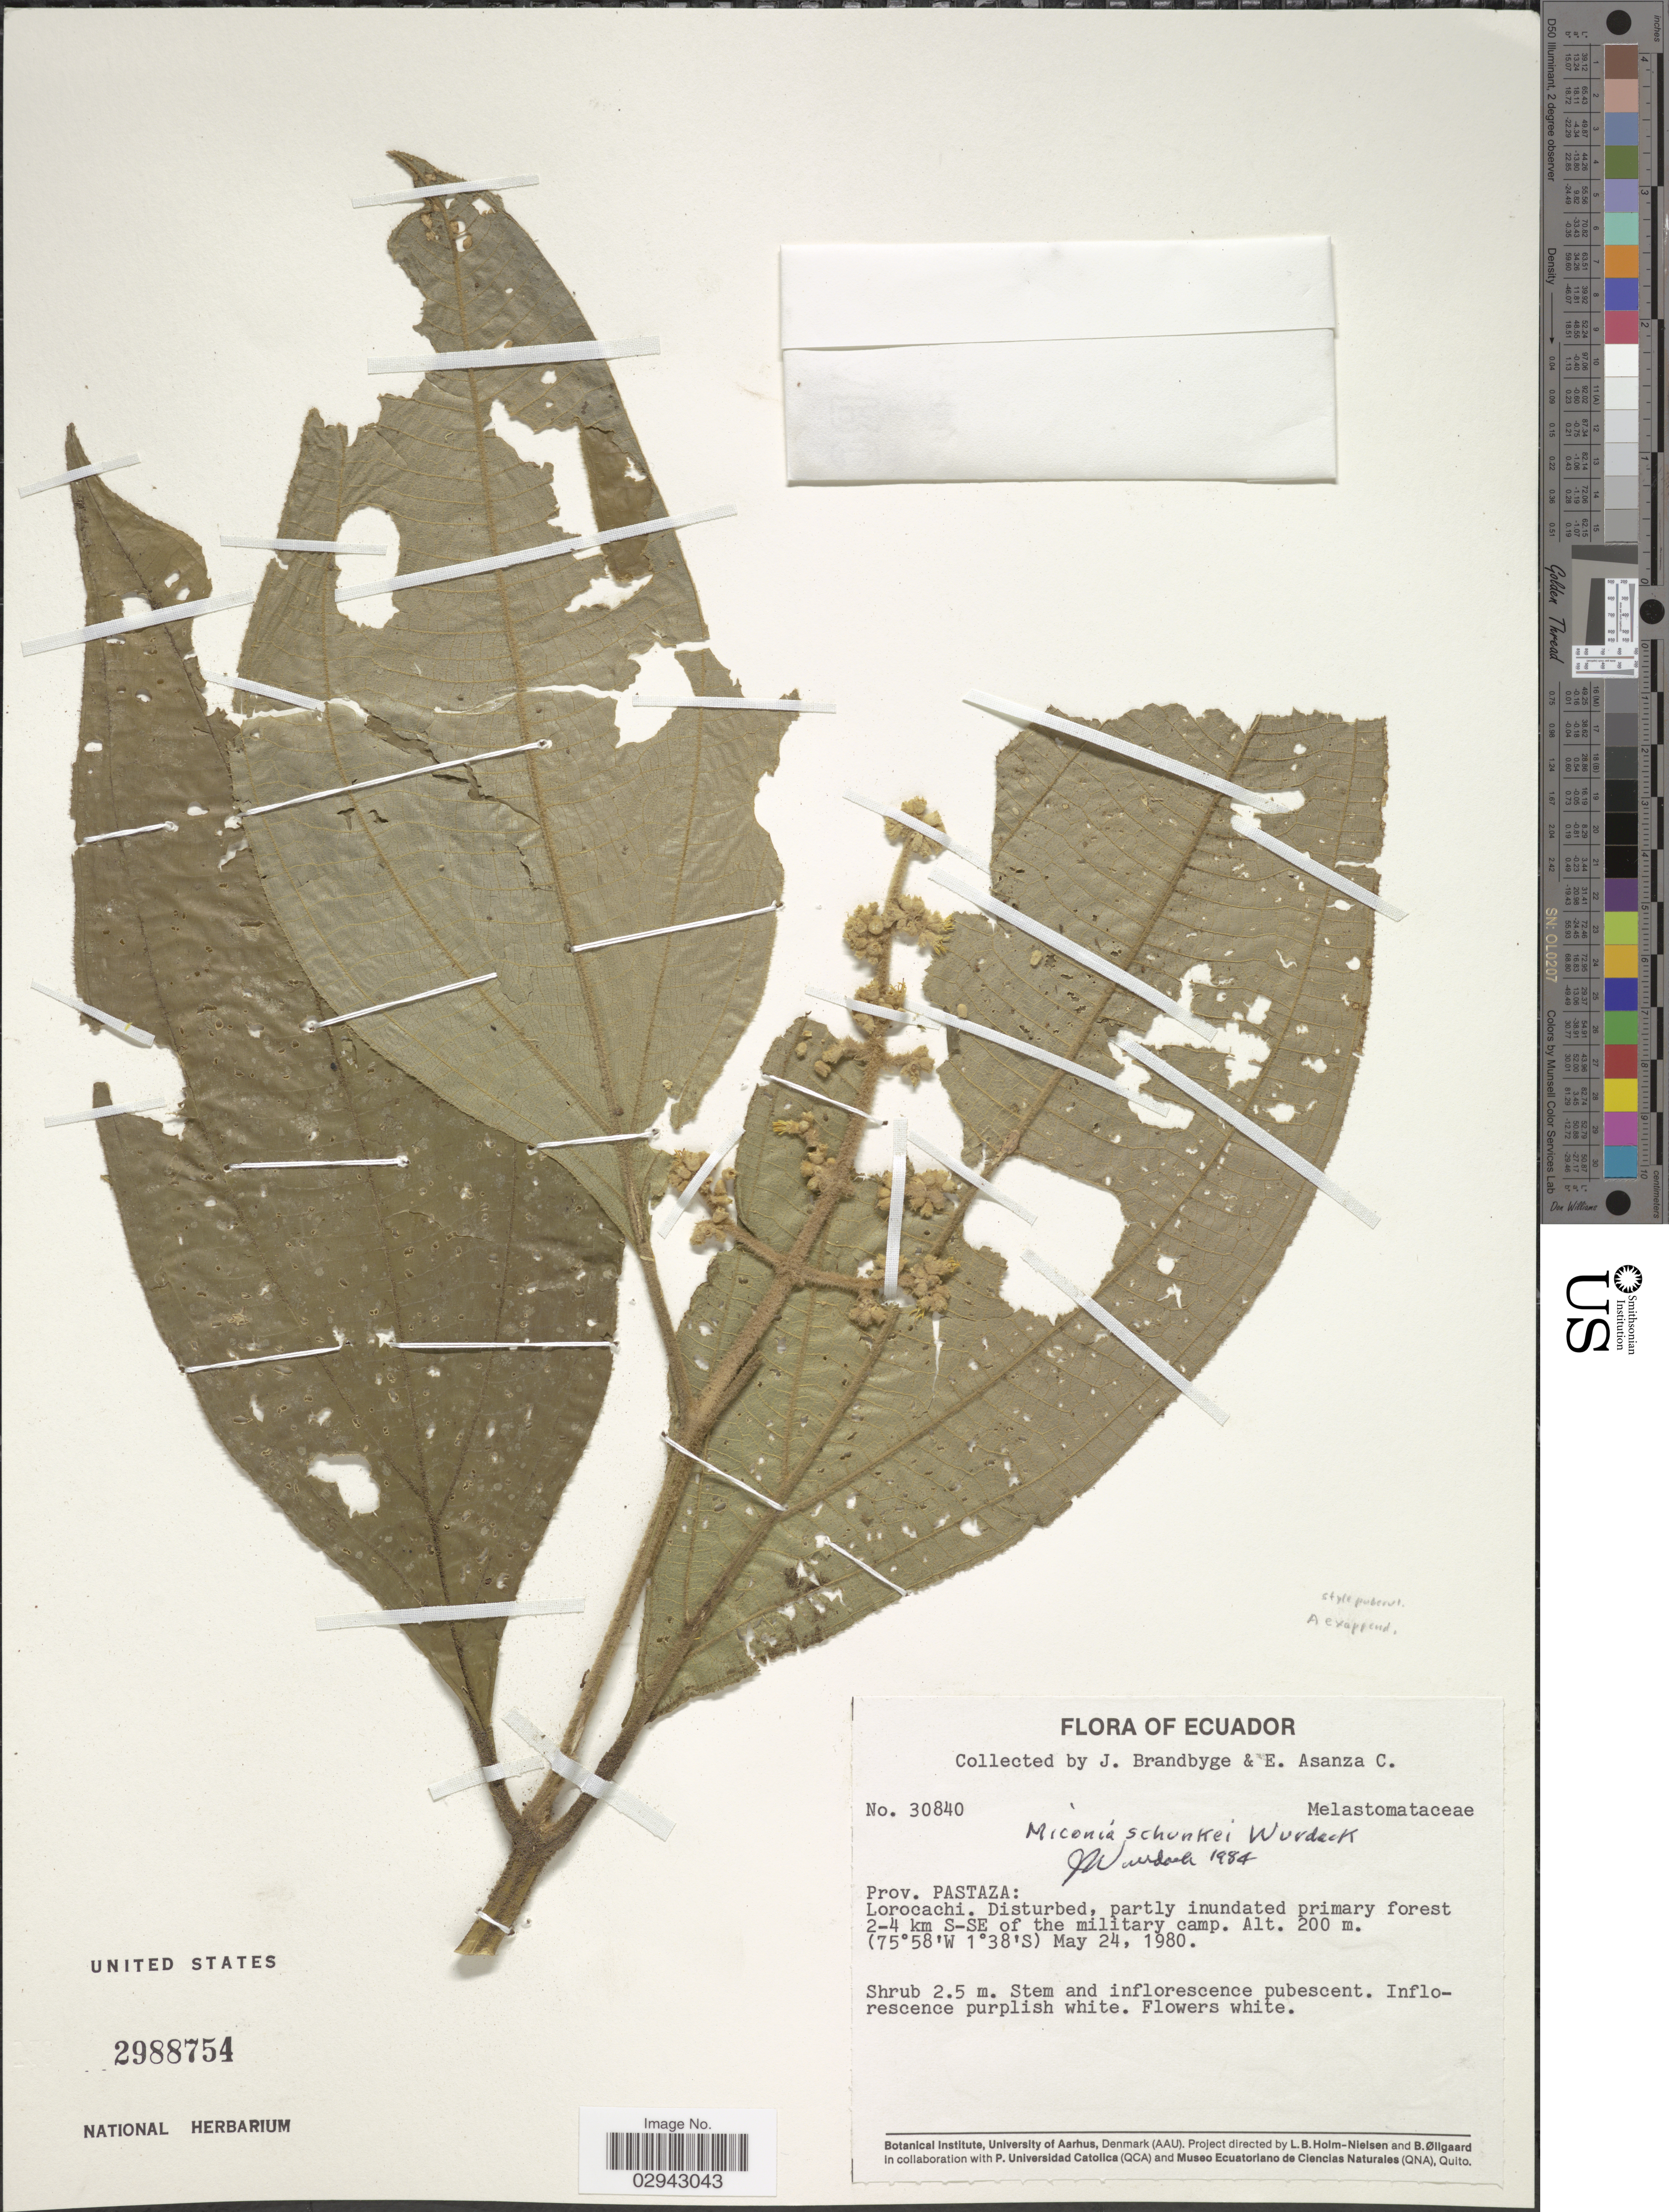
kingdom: Plantae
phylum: Tracheophyta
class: Magnoliopsida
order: Myrtales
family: Melastomataceae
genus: Miconia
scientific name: Miconia schunkei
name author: Wurdack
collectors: J. Brandbyge & E. Asanza C.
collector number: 30840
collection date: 1980-05-24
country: Ecuador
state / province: Pastaza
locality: Lorocachi. 2-4 km S-SE of the military camp.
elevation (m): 200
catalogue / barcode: US 2988754